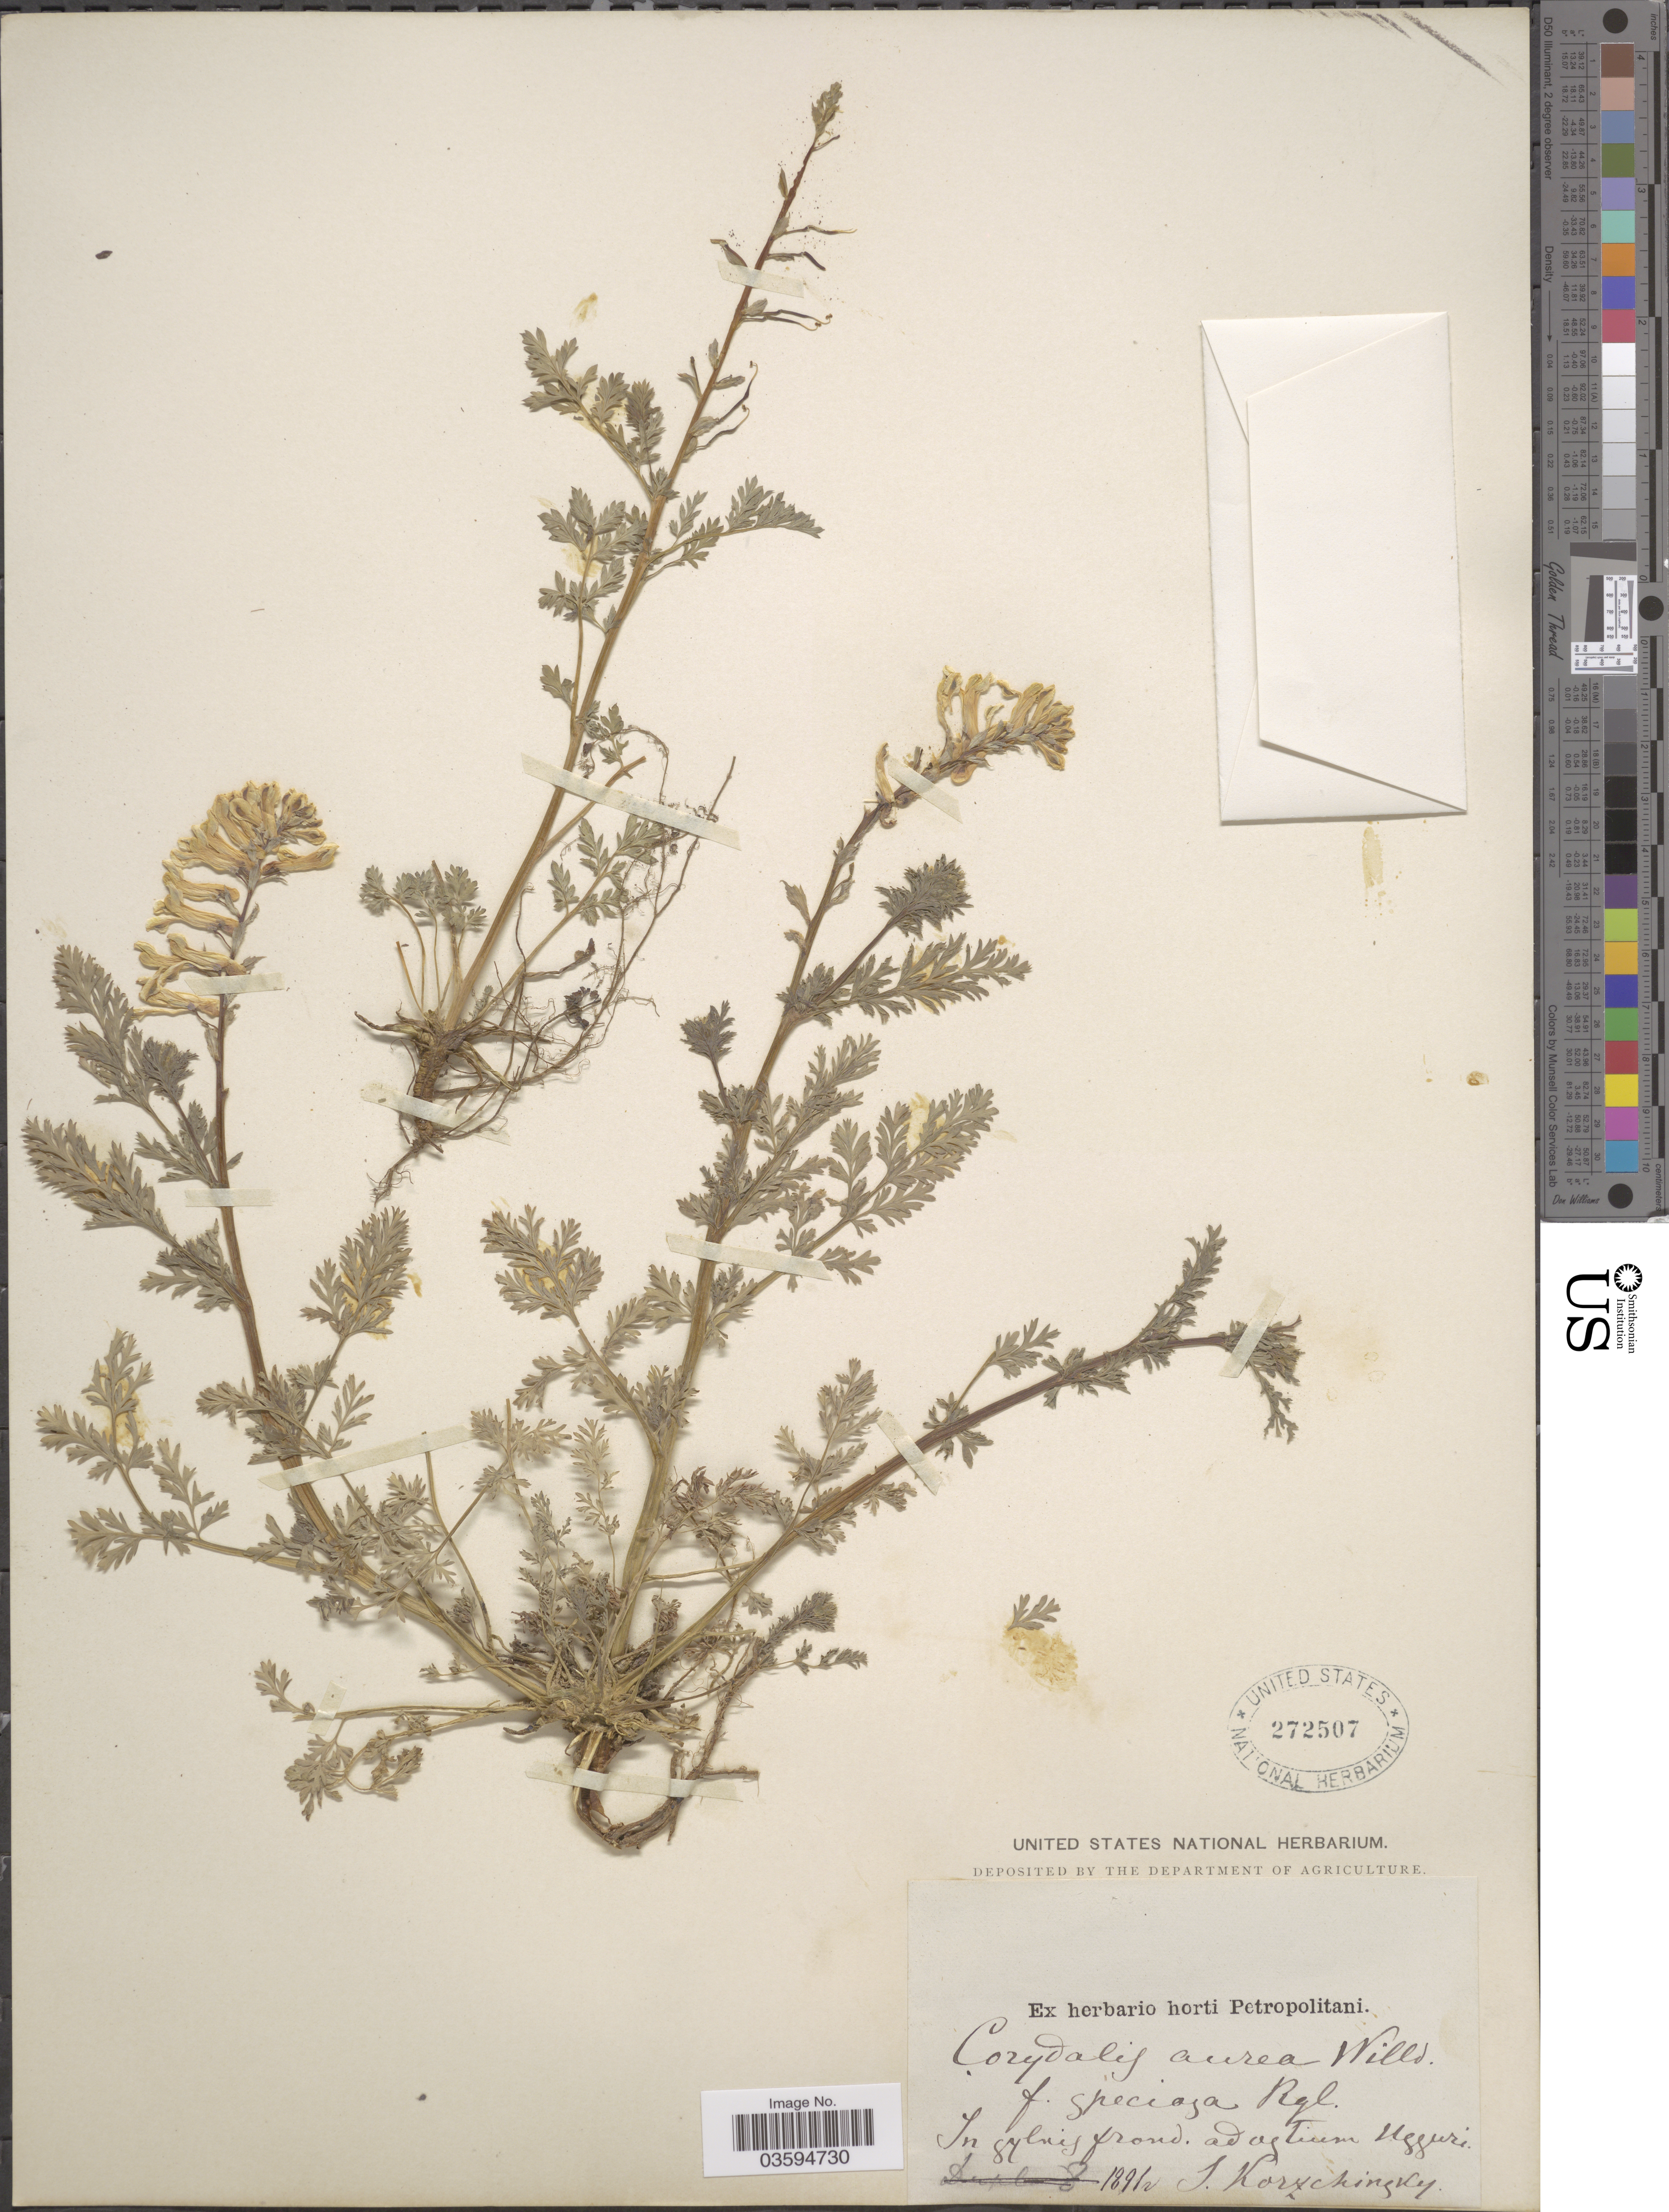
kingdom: Plantae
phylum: Tracheophyta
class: Magnoliopsida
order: Ranunculales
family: Papaveraceae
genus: Corydalis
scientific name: Corydalis aurea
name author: Willd.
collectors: S. Korzchinsky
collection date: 1881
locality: In sylvis frond ad agtium Ngurri. [interpreted]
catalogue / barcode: US 272507